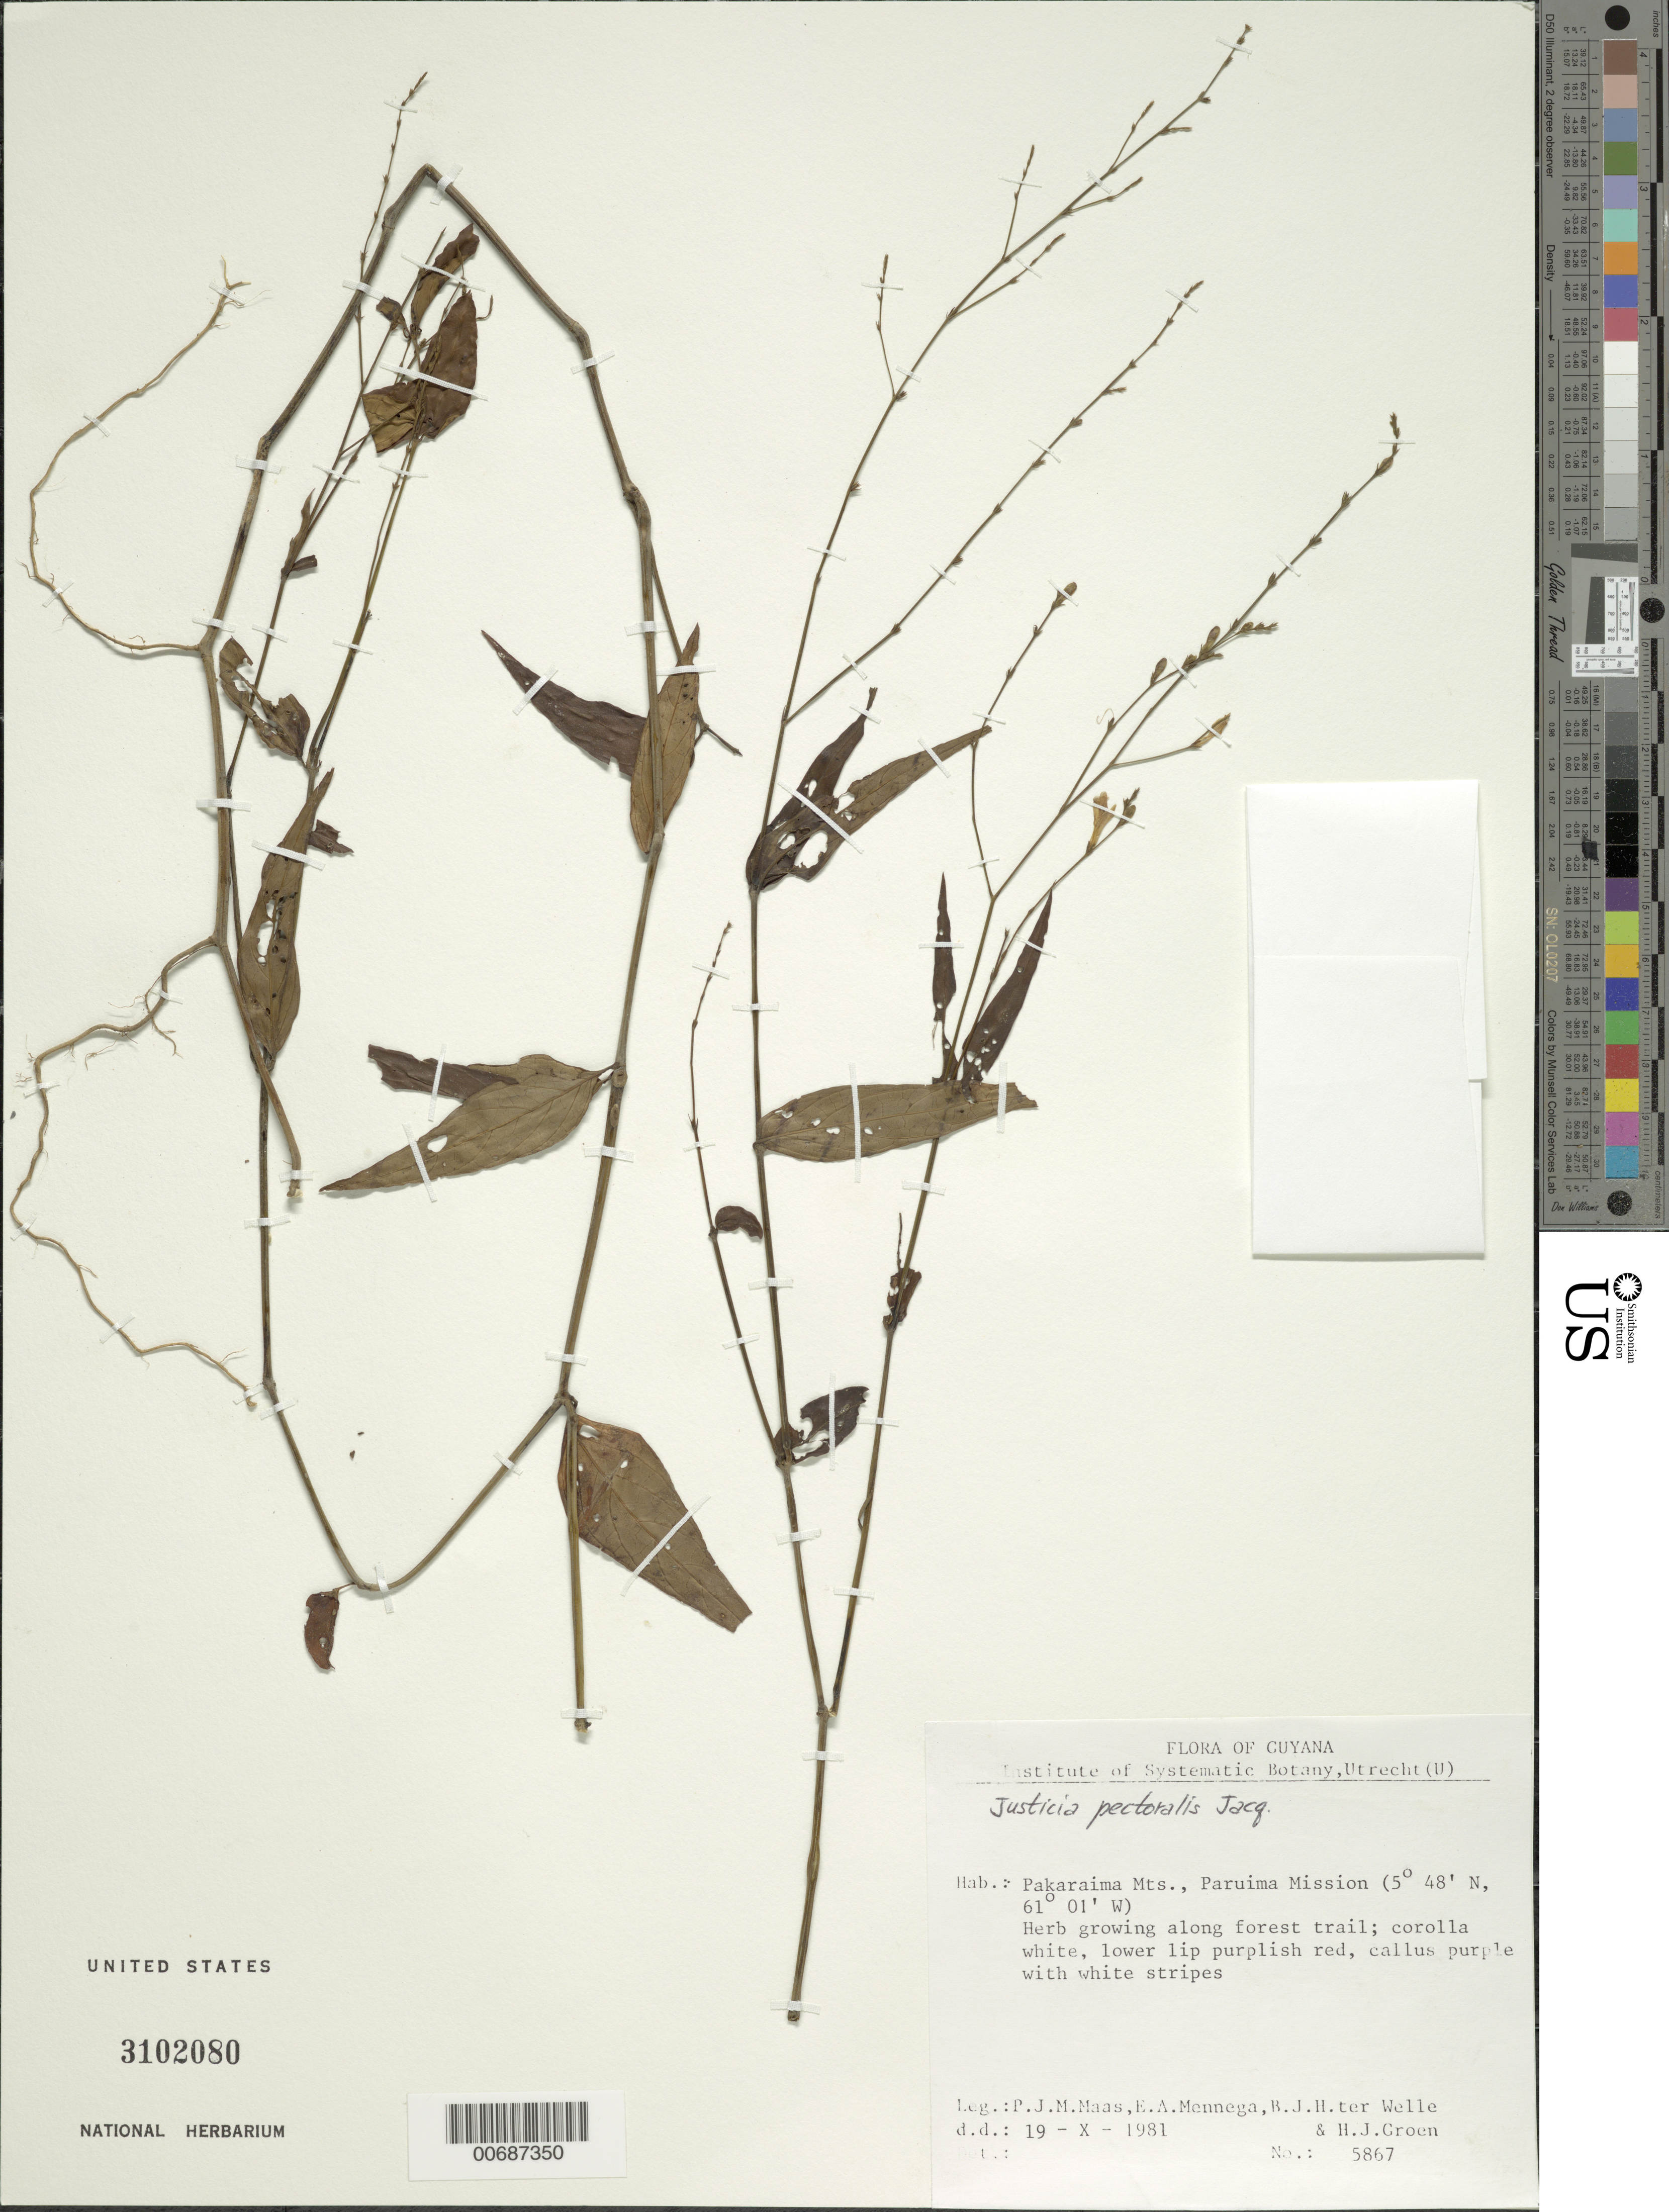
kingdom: Plantae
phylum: Tracheophyta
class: Magnoliopsida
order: Lamiales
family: Acanthaceae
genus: Justicia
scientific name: Justicia pectoralis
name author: Jacq.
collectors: P. Maas, E. A. Mennega, B. Welle & H. Groen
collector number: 5867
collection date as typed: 19-Oct-81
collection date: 1981-10-19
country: Guyana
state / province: Cuyuni-Mazaruni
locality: Pakaraima Mts., Paruima Mission, just N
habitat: Along forested trail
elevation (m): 550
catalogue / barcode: US 3102080